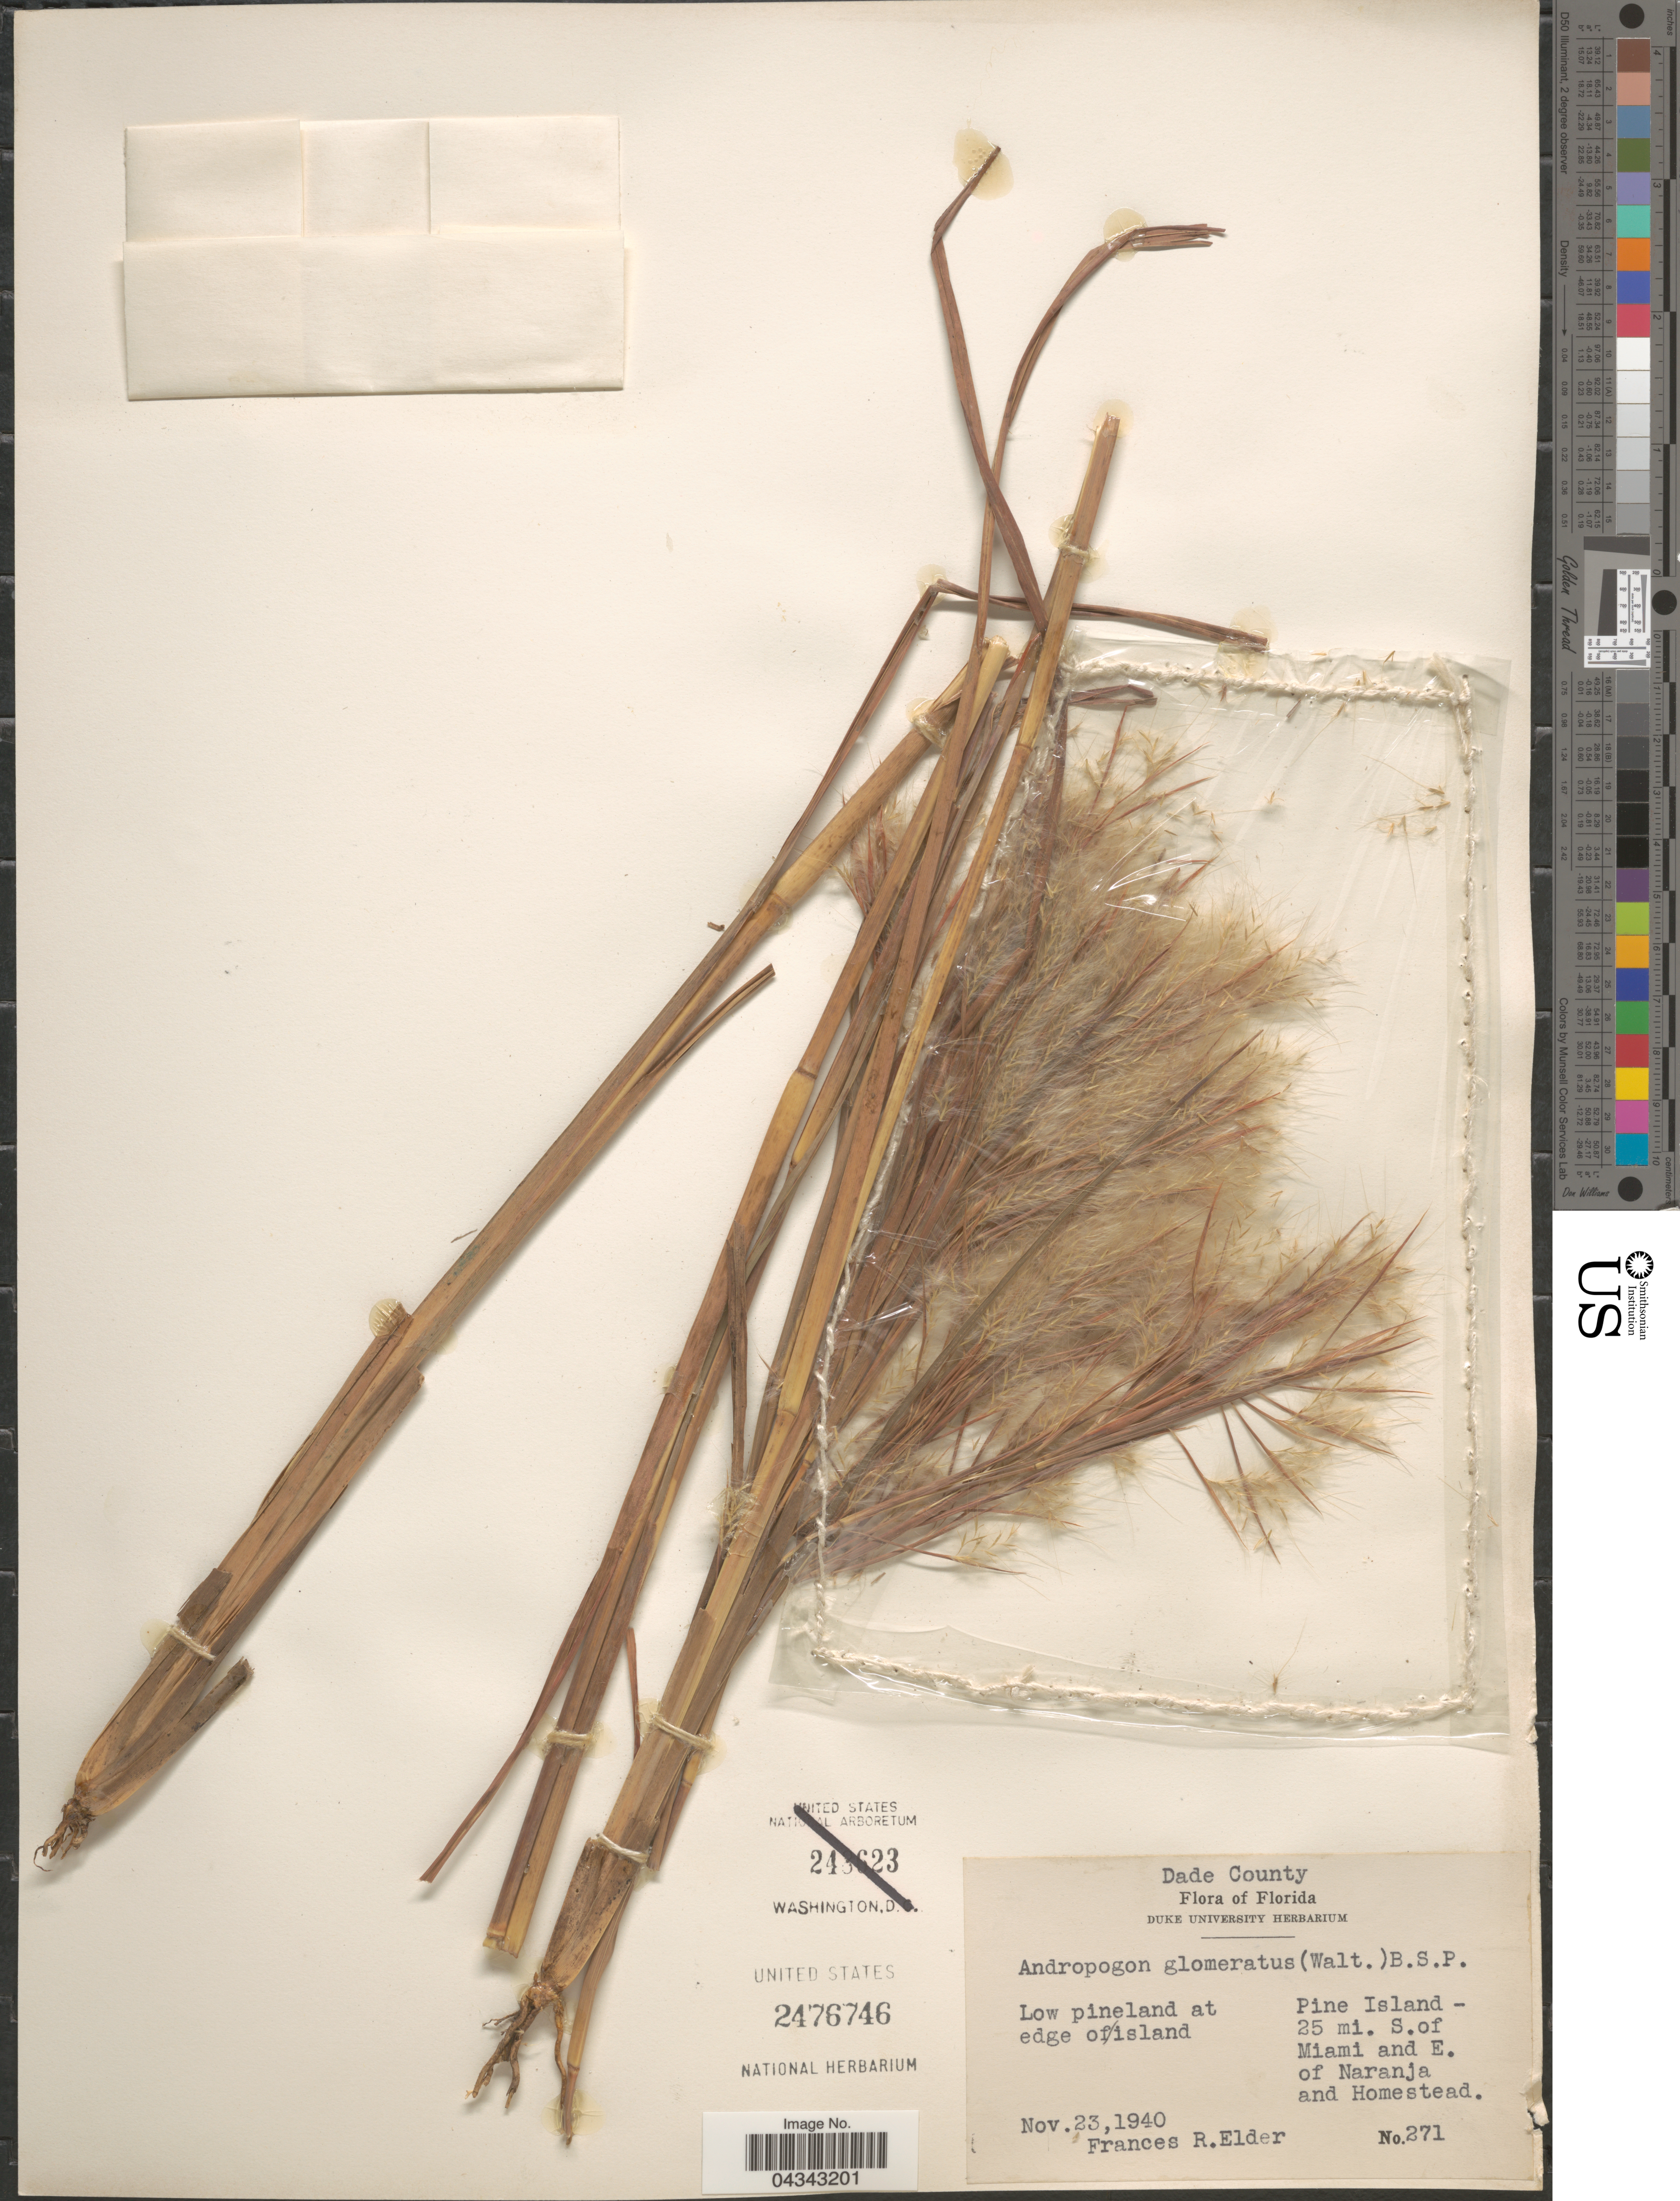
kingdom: Plantae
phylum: Tracheophyta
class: Liliopsida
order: Poales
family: Poaceae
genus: Andropogon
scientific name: Andropogon glomeratus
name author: (Walter) Britton, Stearns & Poggenb.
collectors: F. Elder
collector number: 271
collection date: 1940-11-23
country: United States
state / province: Florida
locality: Dade County. Pine-Island- 25 mi. S. of Miami and E. of Naranja and Homestead.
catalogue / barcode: US 2476746